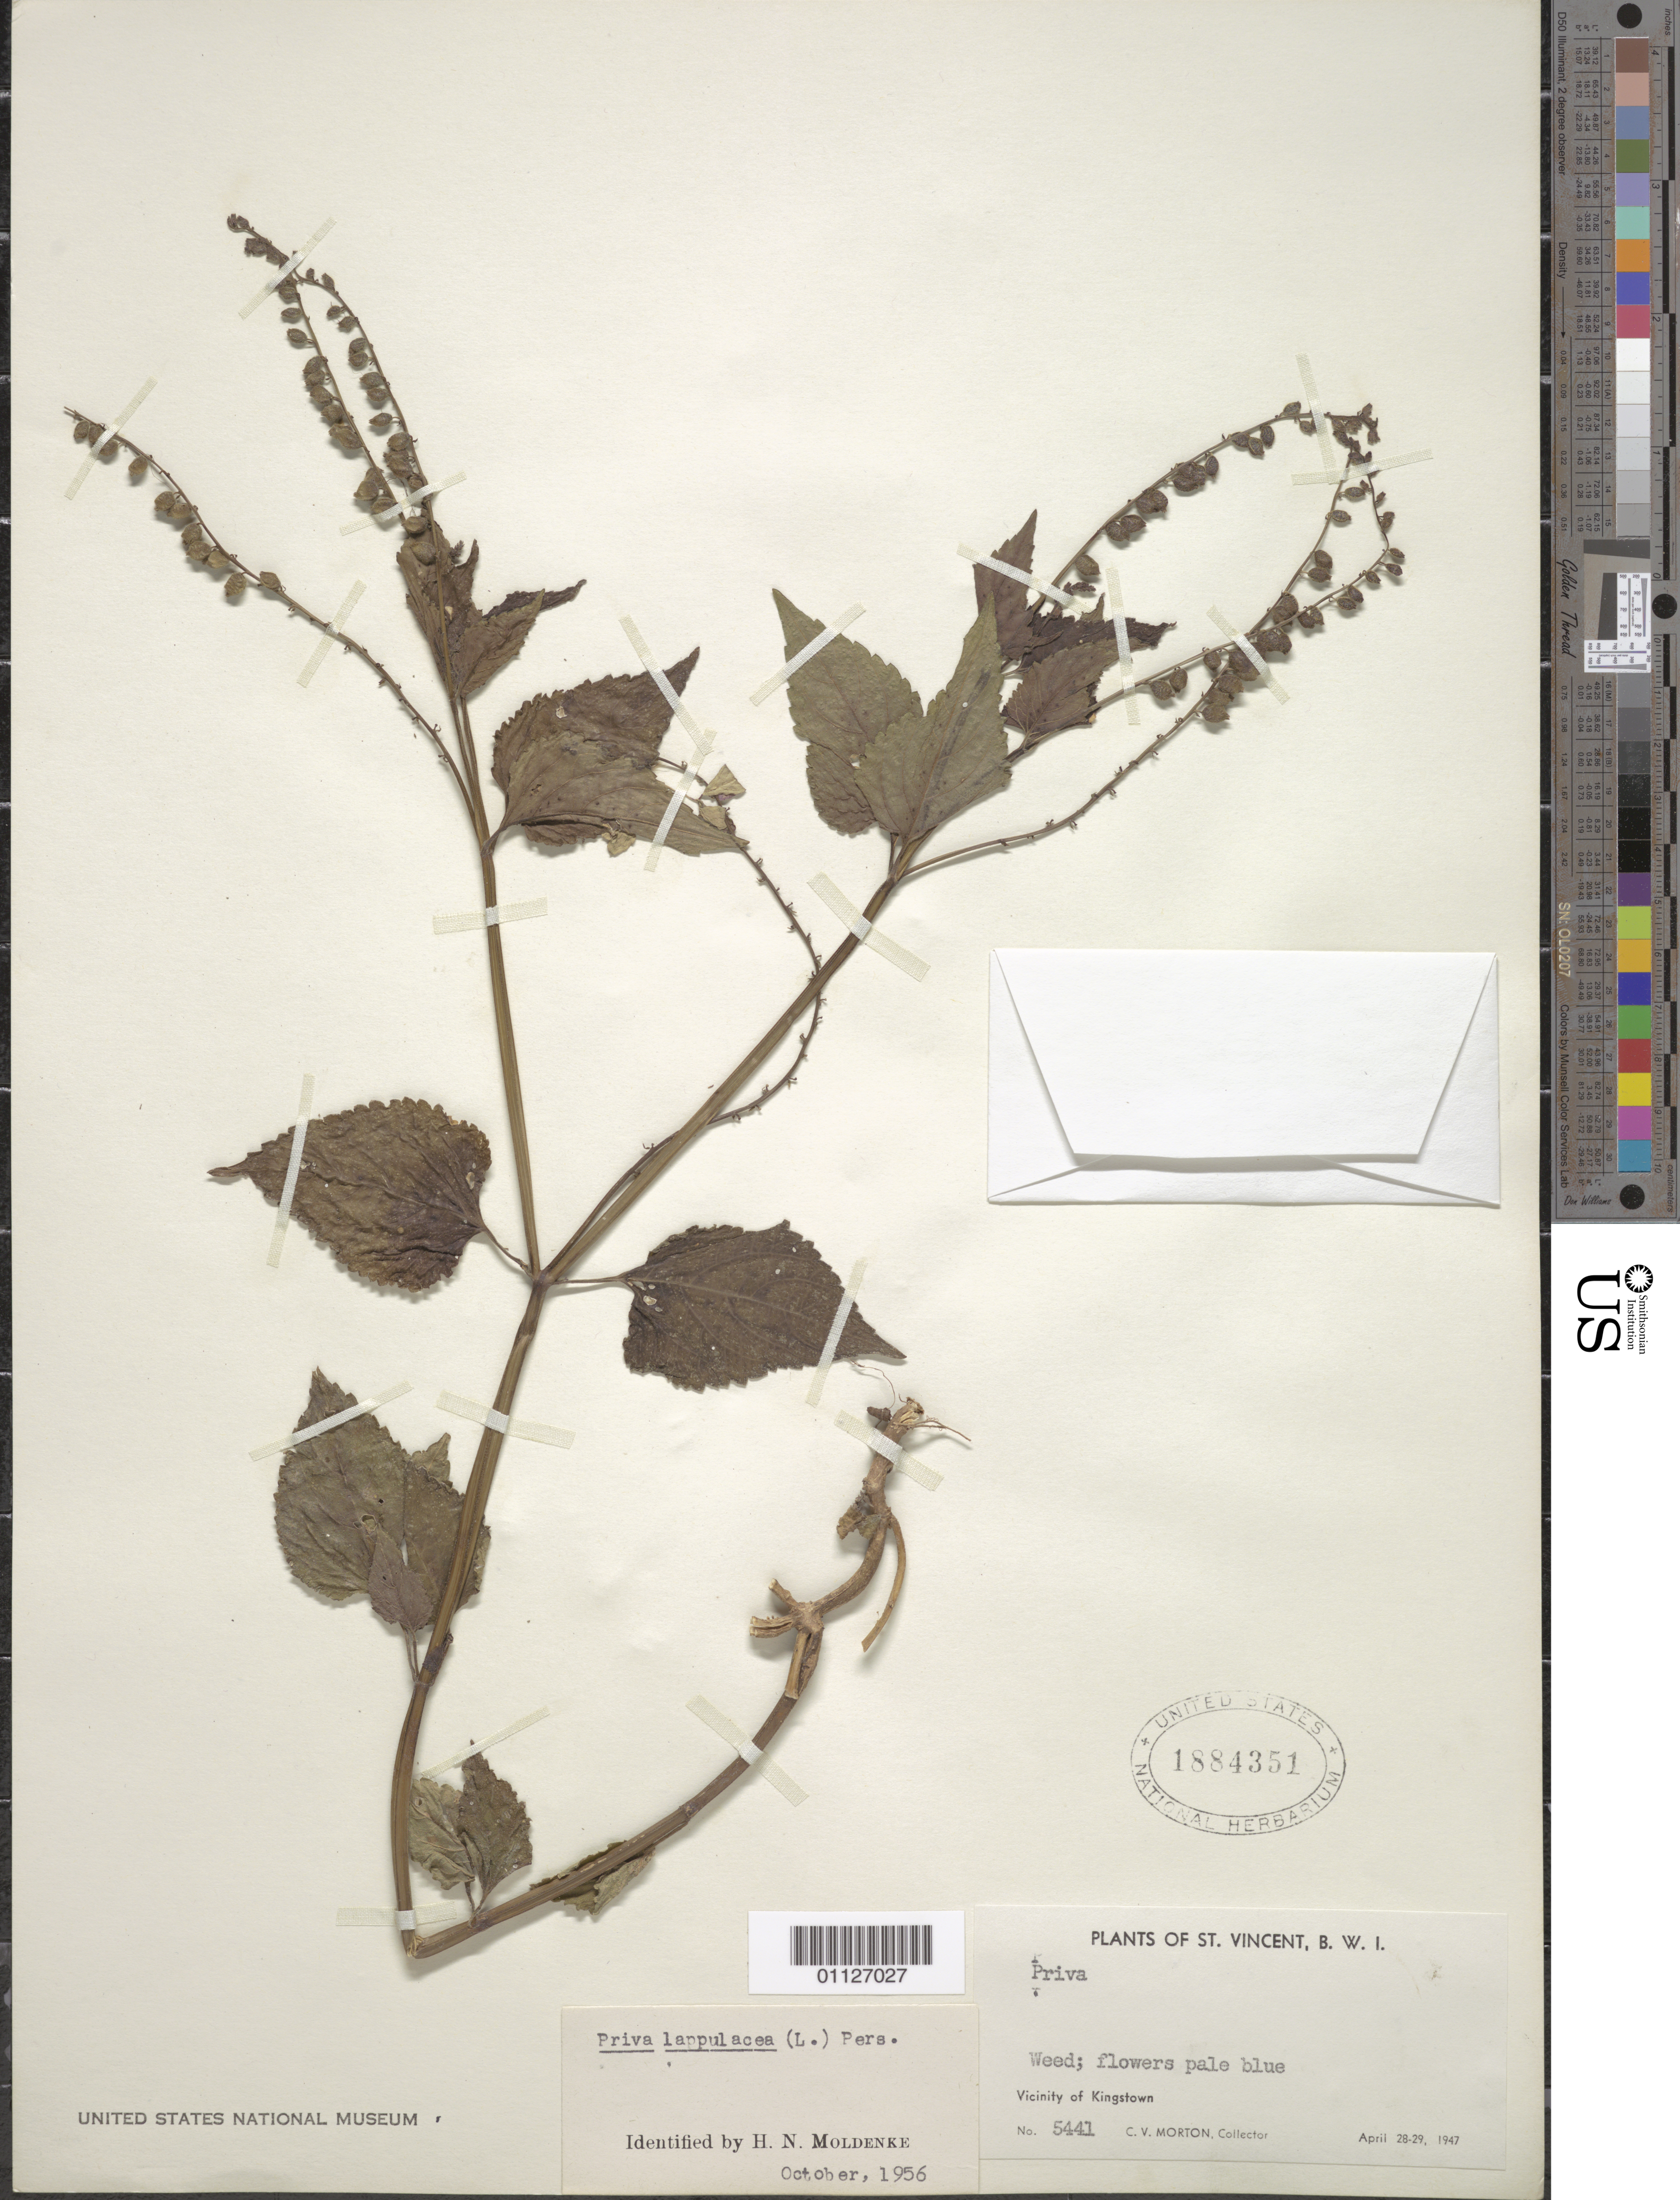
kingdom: Plantae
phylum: Tracheophyta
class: Magnoliopsida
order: Lamiales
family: Verbenaceae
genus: Priva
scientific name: Priva lappulacea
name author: (L.) Pers.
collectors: C. V. Morton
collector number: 5441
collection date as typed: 28 Apr 1947 to 29 Apr 1947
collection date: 1947-04-28/1947-04-29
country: St. Vincent - Grenadines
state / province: Saint George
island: St. Vincent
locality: Kingstown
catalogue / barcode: US 1884351